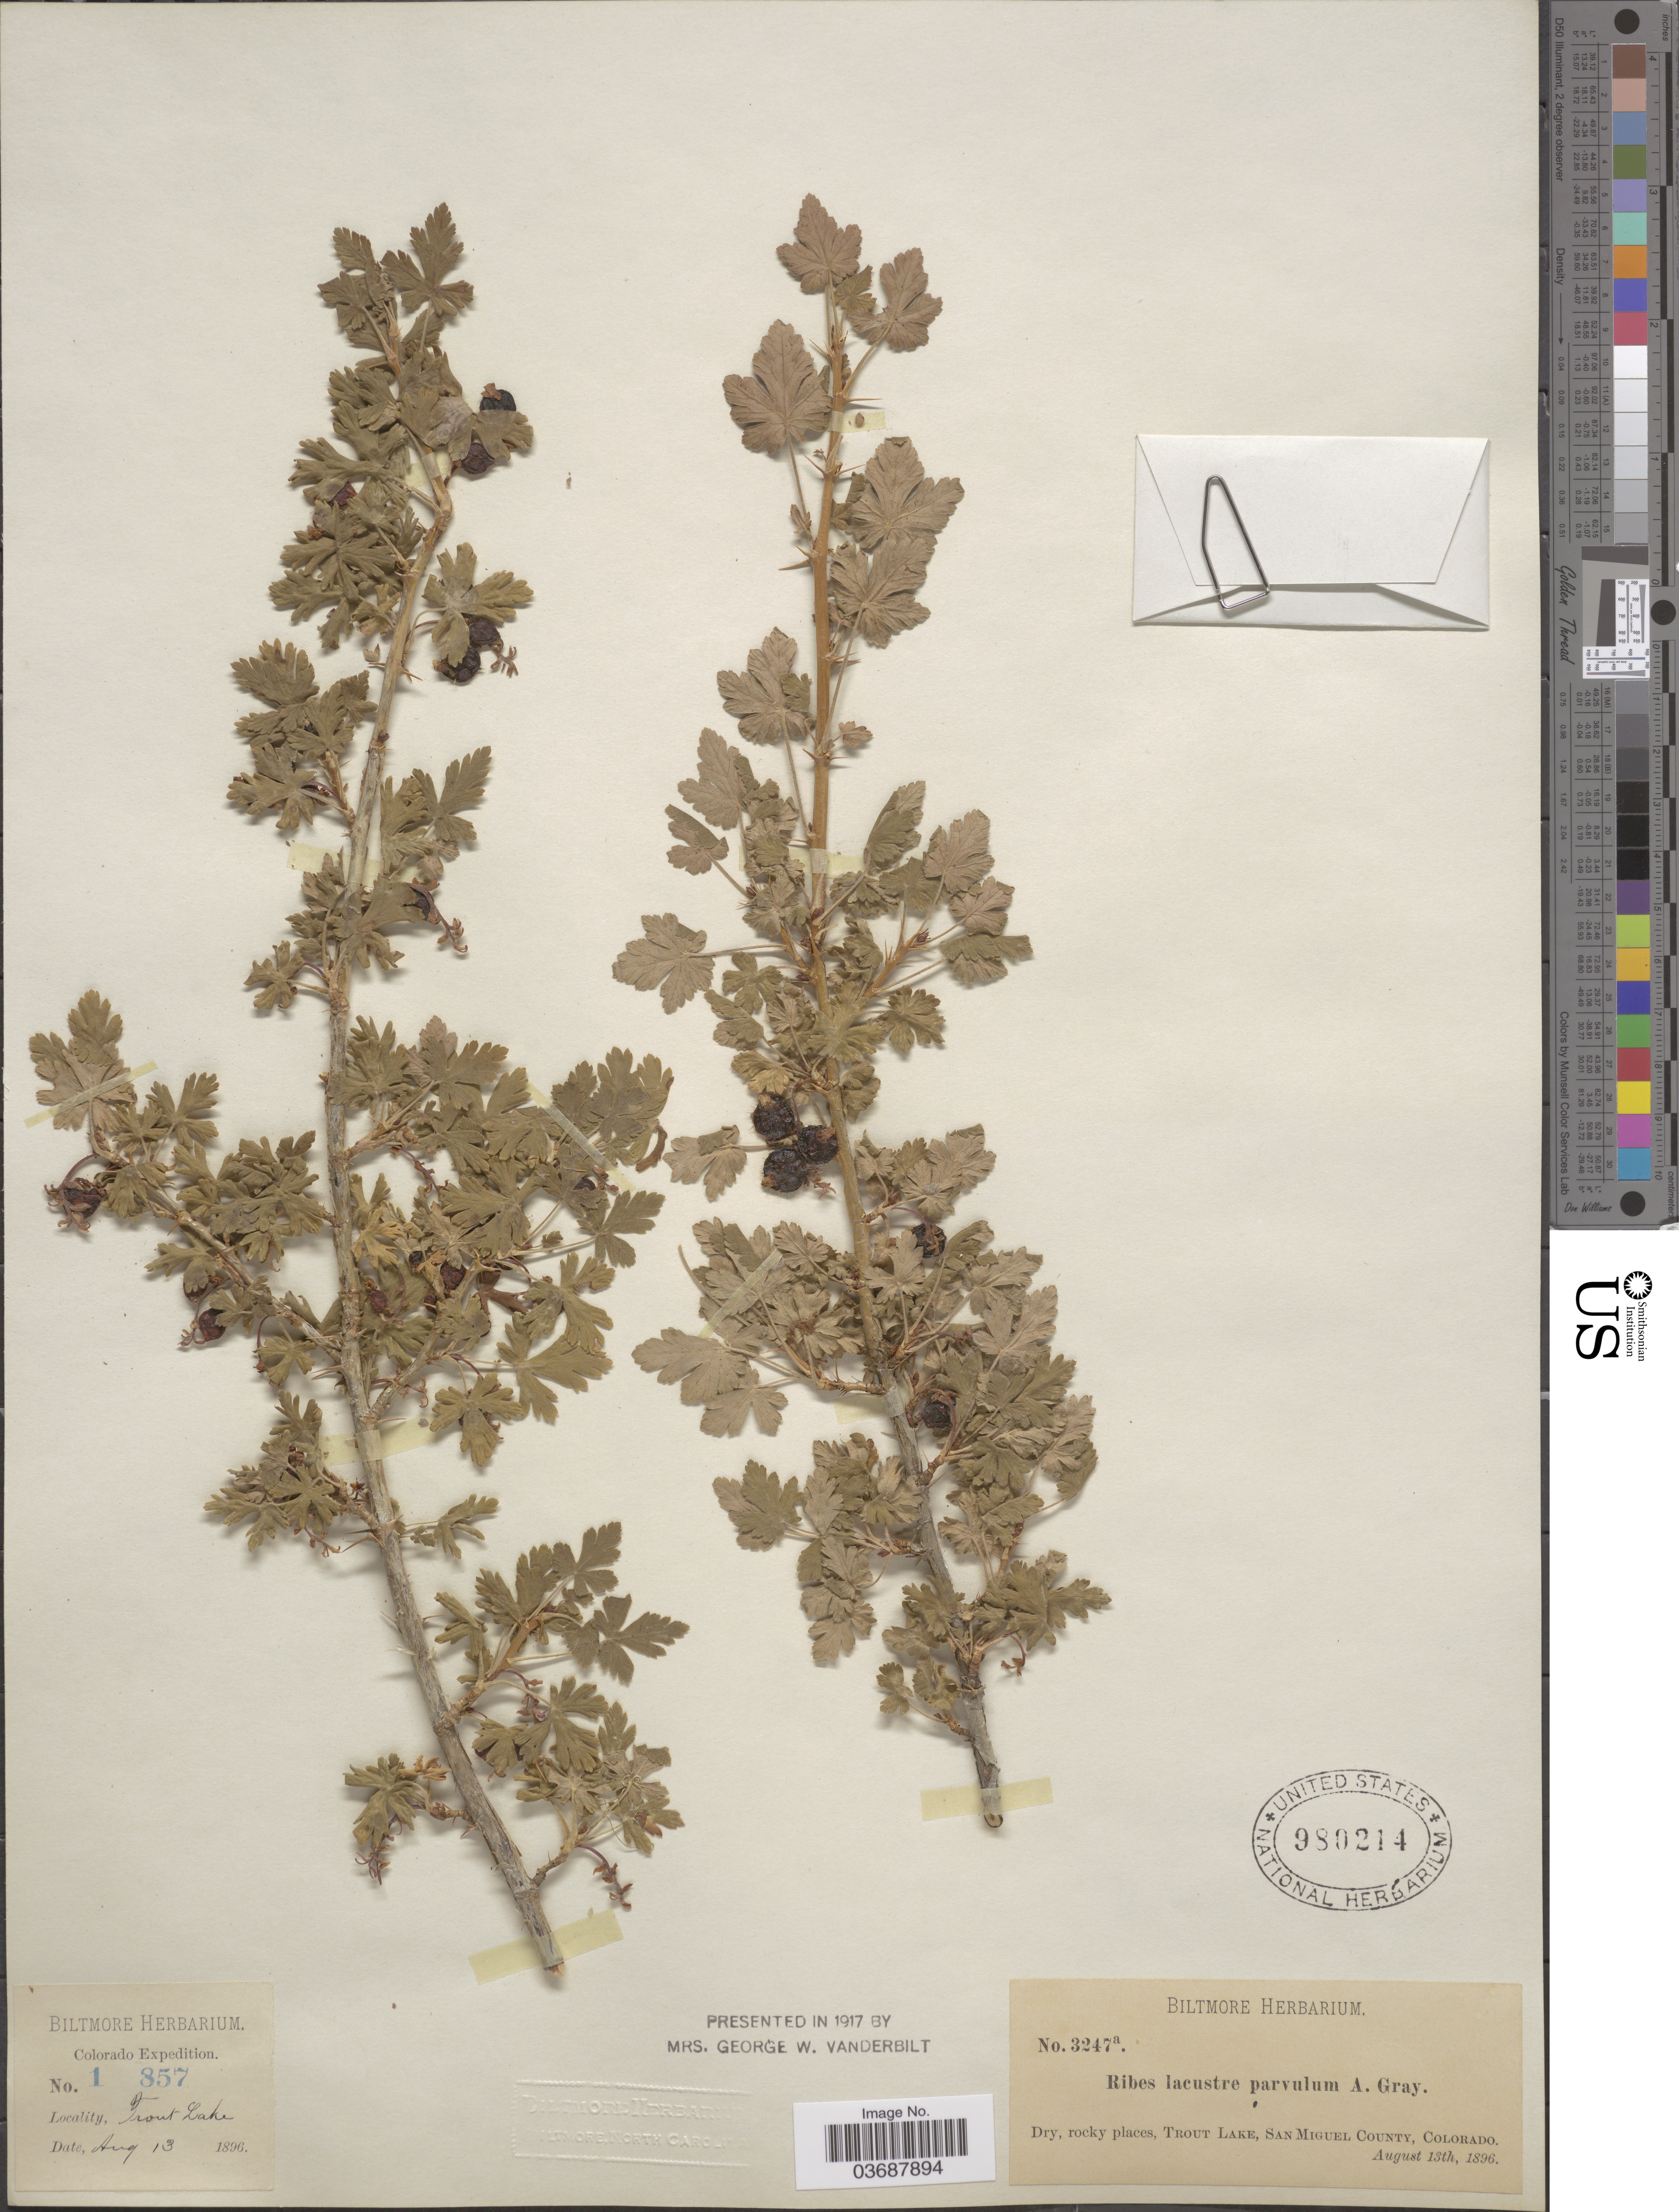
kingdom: Plantae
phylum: Tracheophyta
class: Magnoliopsida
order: Saxifragales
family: Grossulariaceae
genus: Ribes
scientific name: Ribes lacustre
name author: (Pers.) Poir.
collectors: ex herb. Biltmore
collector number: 1857/3247a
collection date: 1896-08-13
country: United States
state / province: Colorado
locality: Trout Lake, San Miguel County.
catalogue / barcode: US 980241